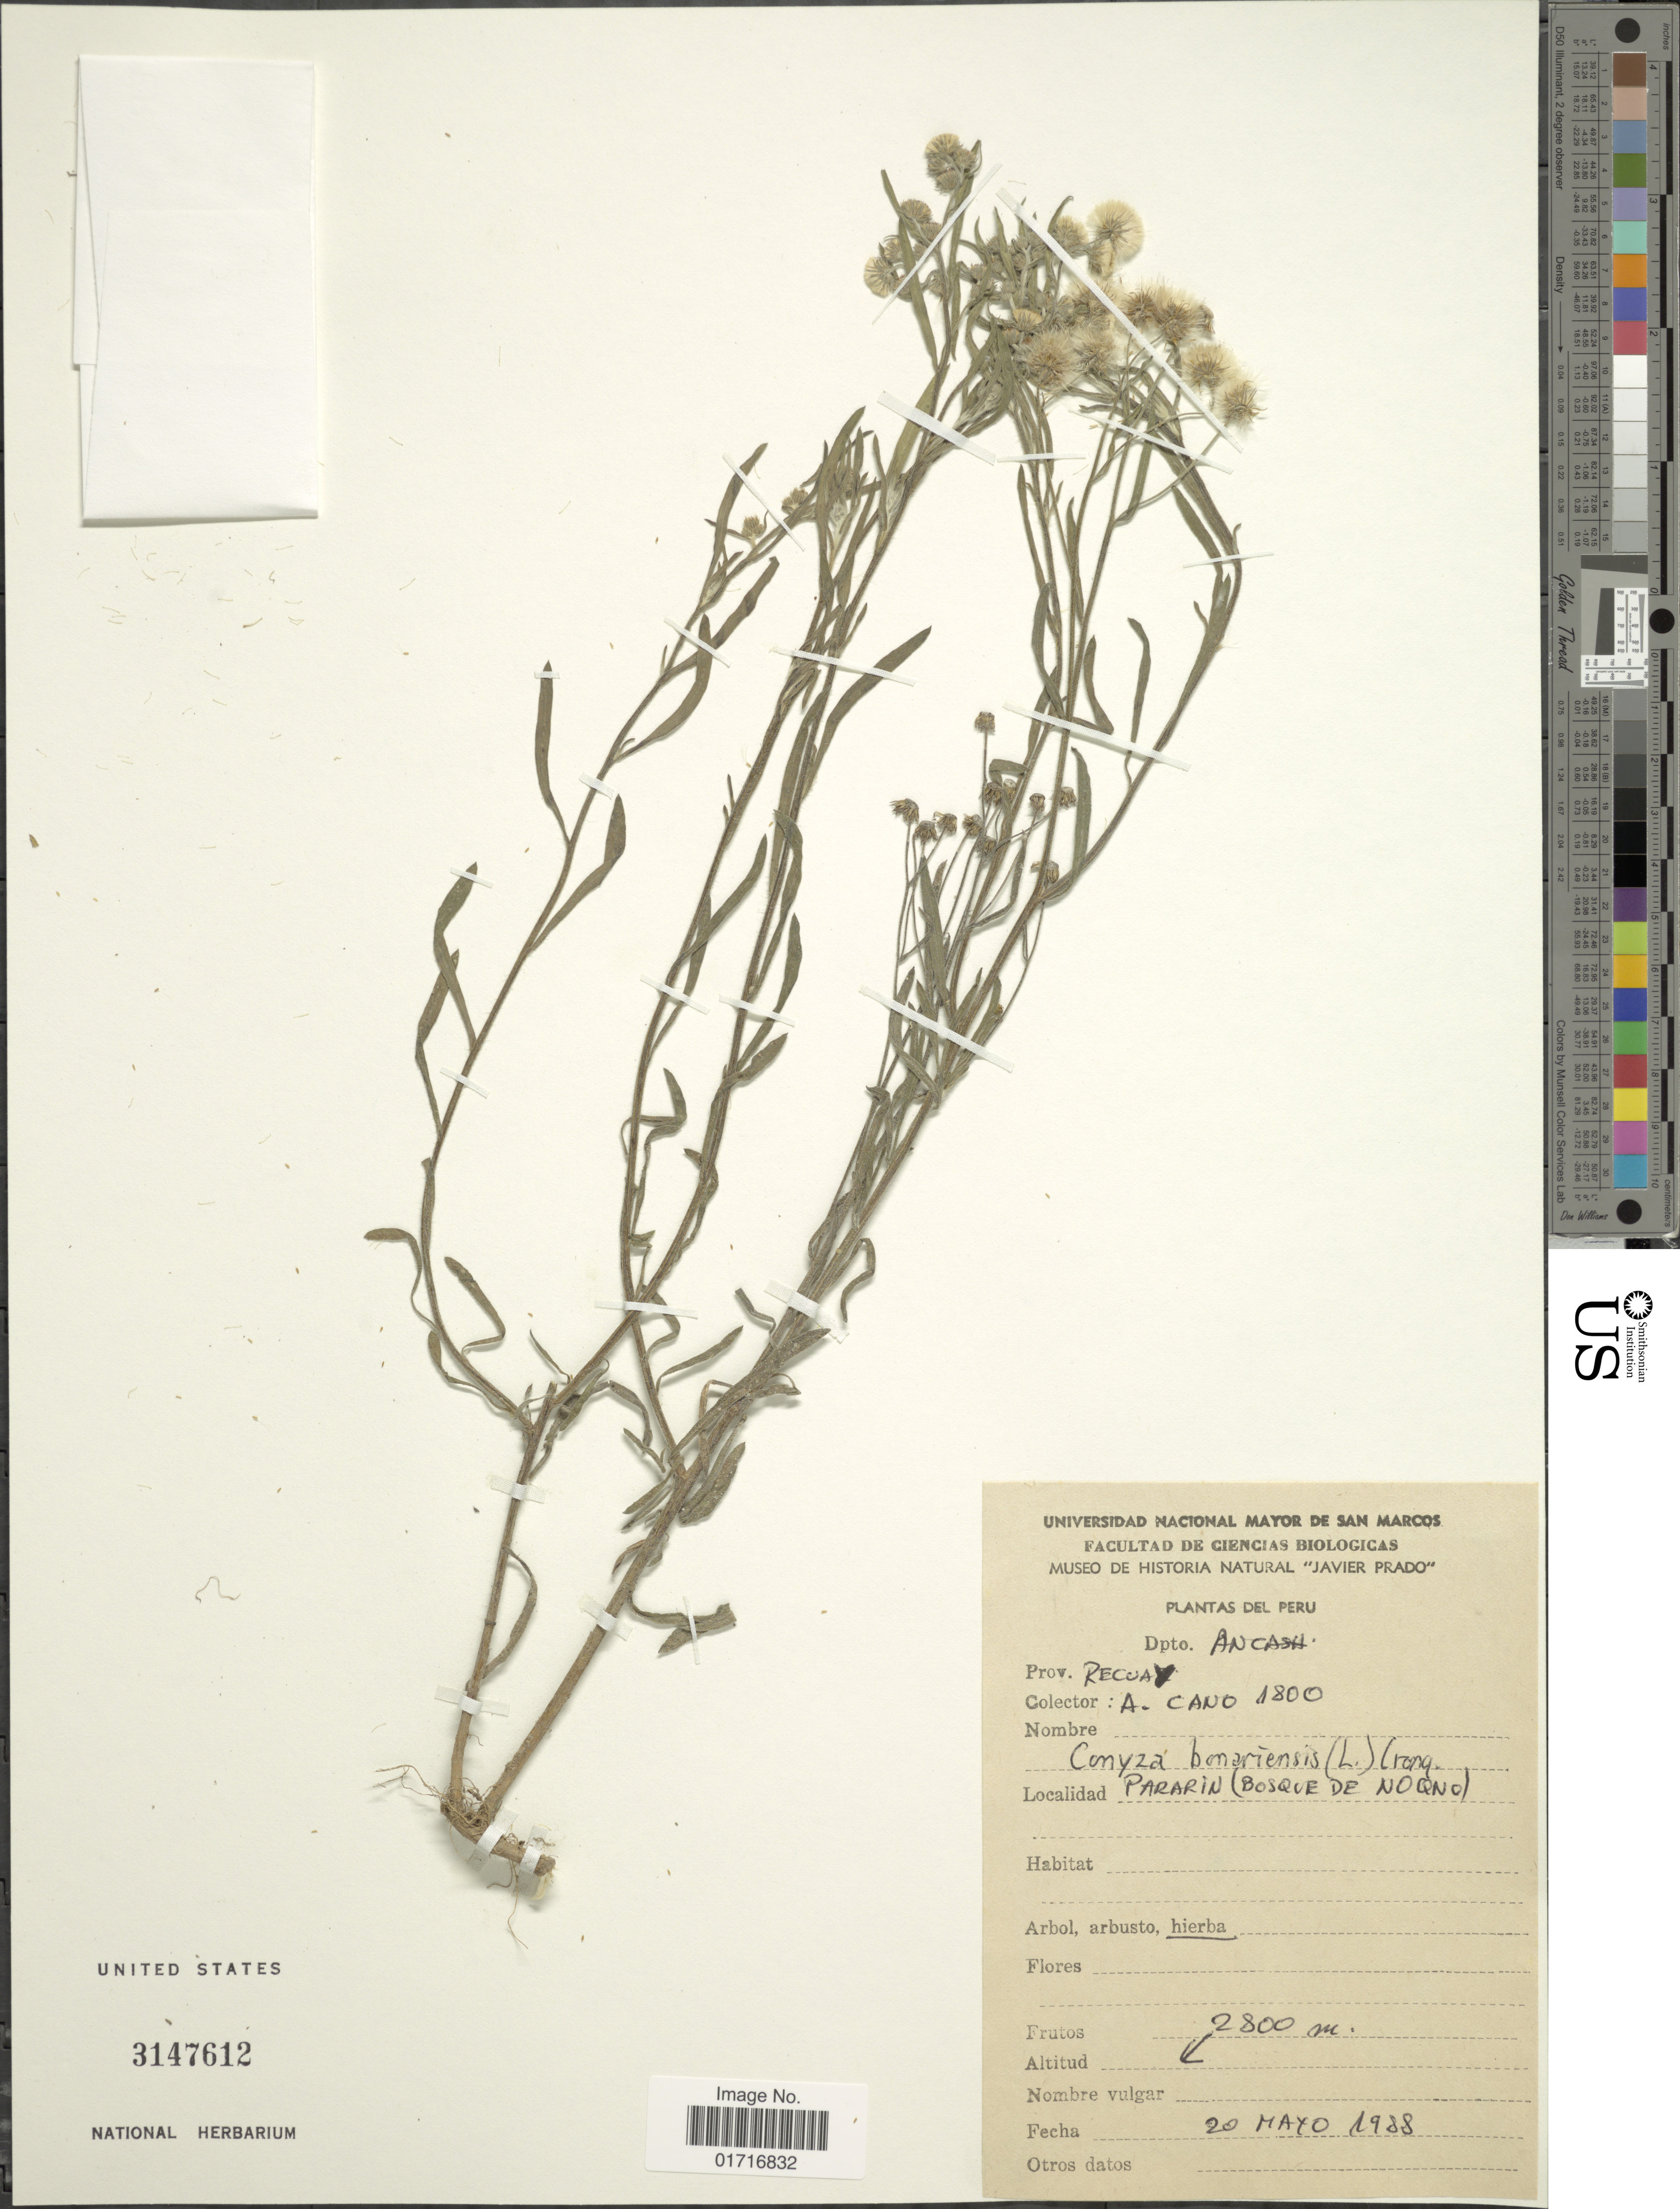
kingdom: Plantae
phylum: Tracheophyta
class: Magnoliopsida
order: Asterales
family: Asteraceae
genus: Conyza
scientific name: Conyza bonariensis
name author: (L.) Cronq.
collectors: A. Cano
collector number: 1800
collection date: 1988-05-20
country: Peru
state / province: Ancash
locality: Prov. Recoa. Dpto. Ancash. Pararin (Bosque de Noqno).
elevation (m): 2800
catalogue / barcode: US 3147612